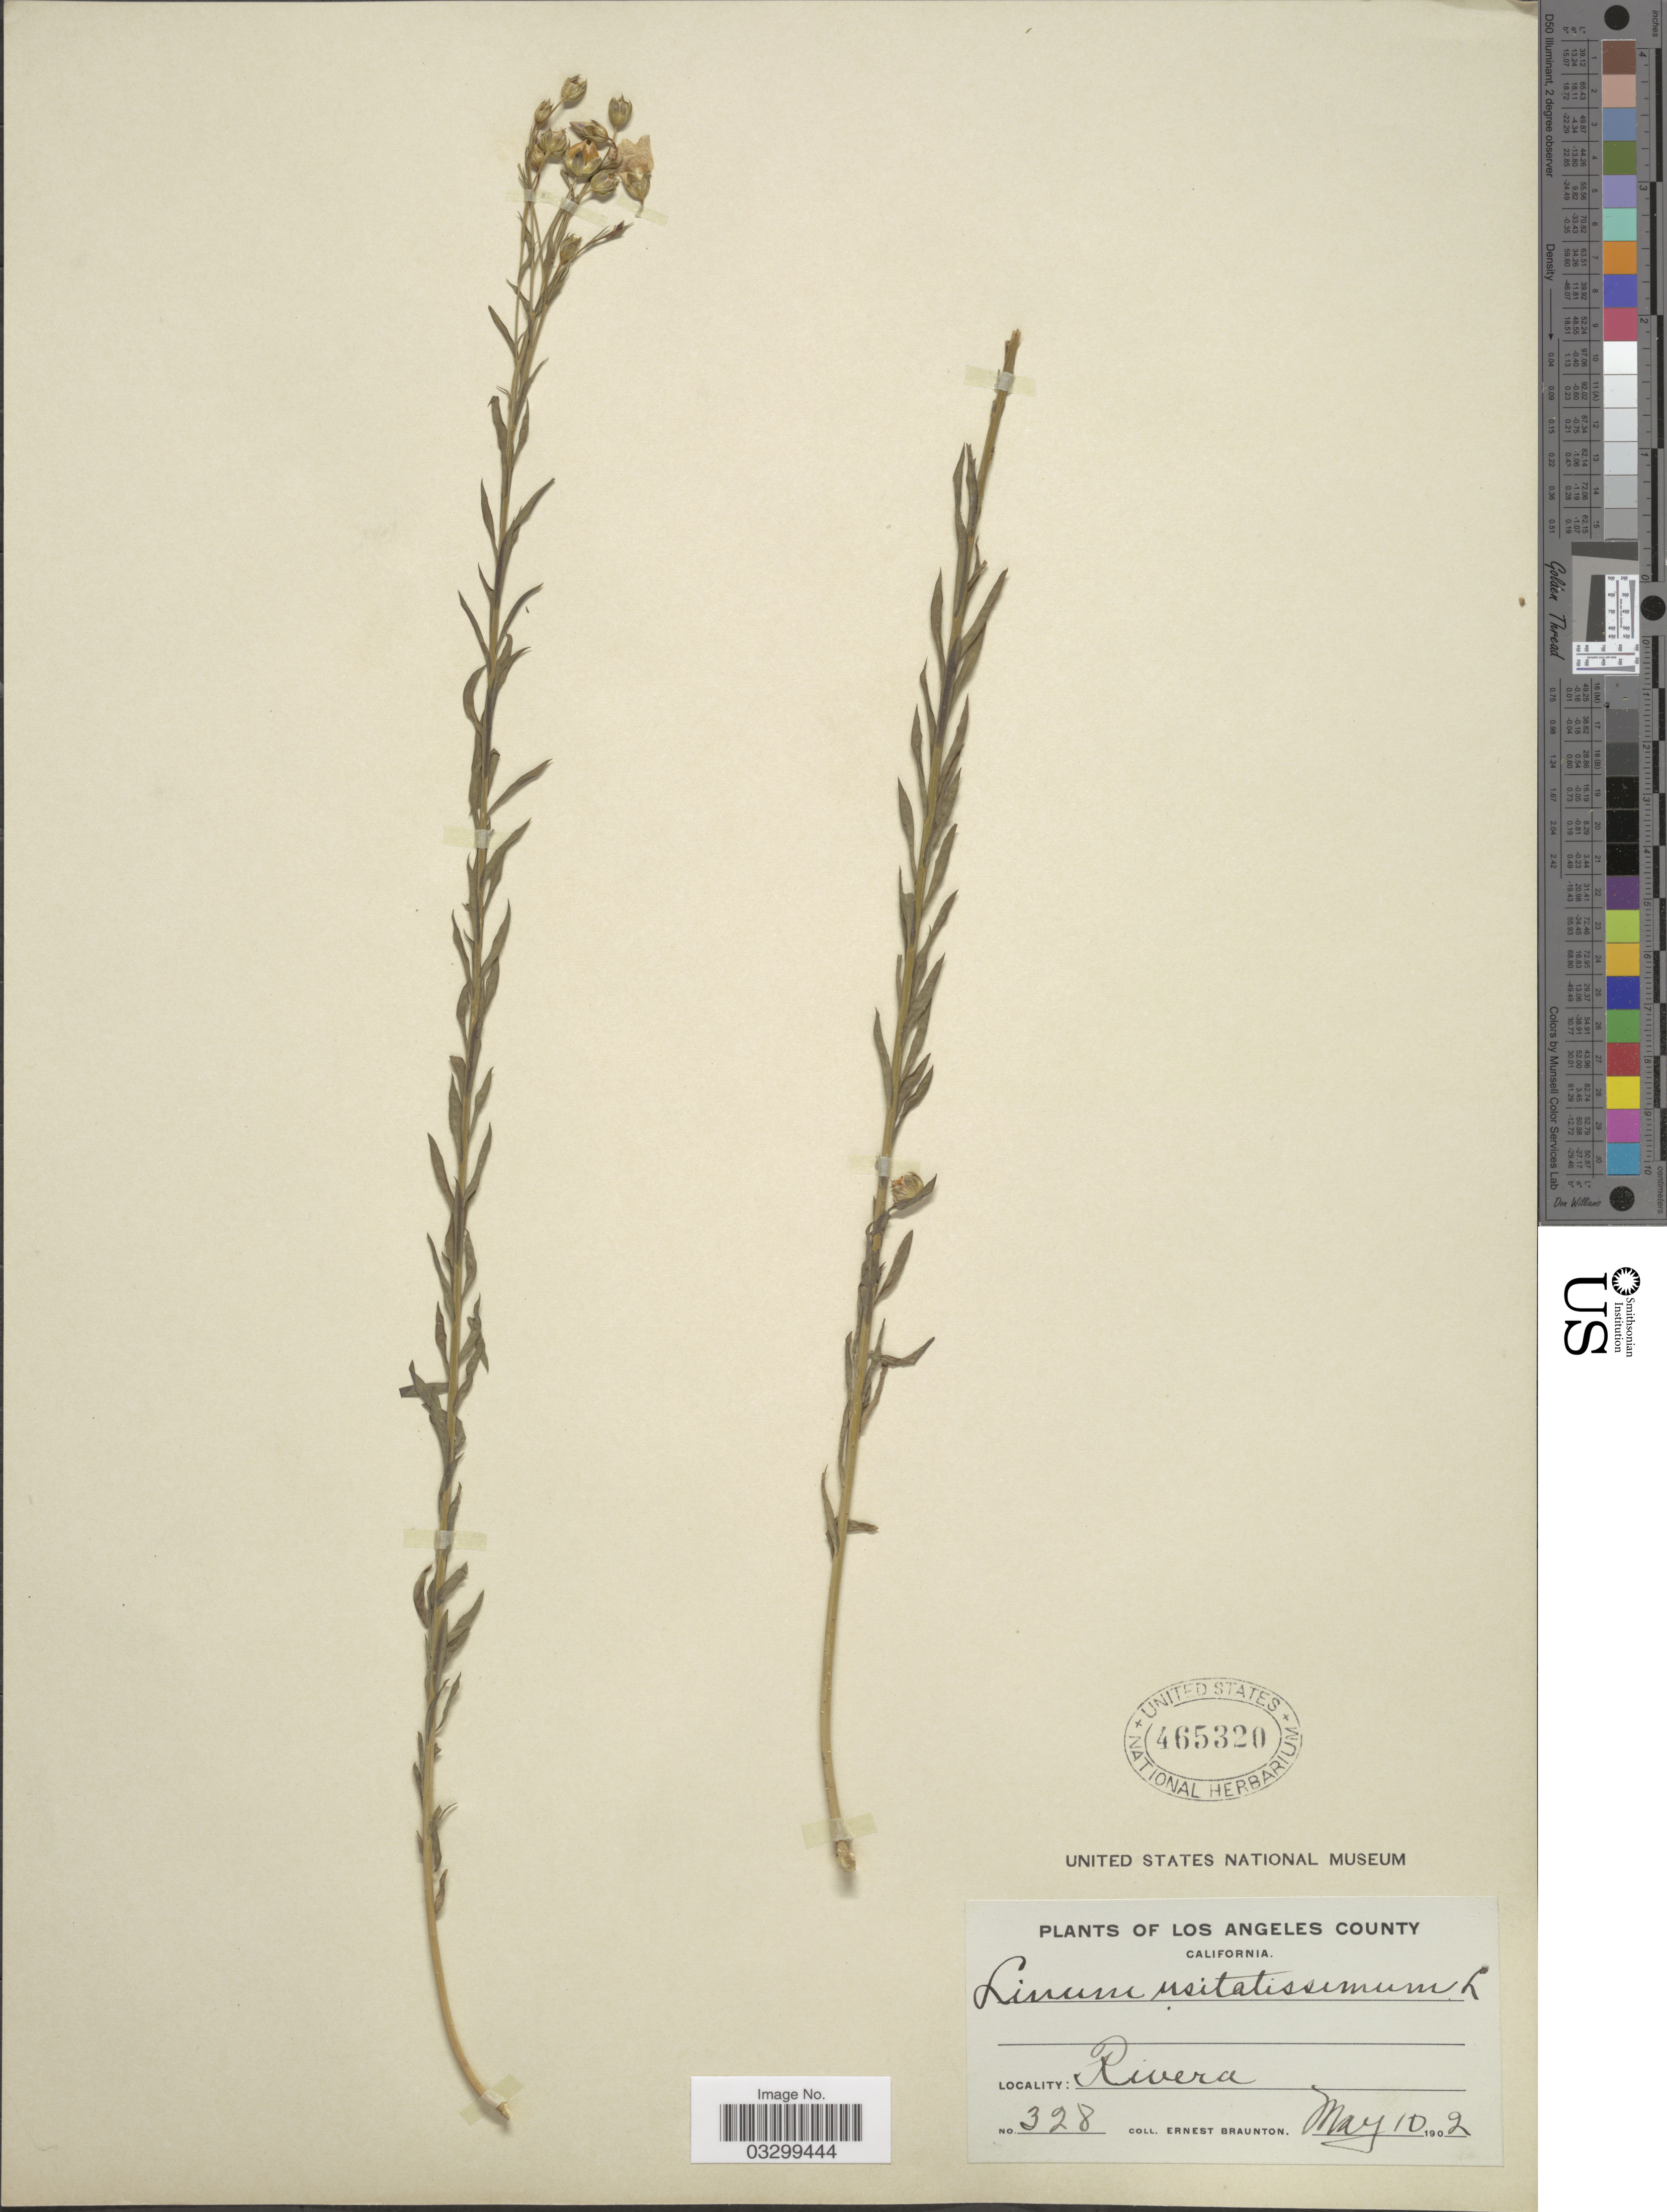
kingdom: Plantae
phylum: Tracheophyta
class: Magnoliopsida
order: Malpighiales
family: Linaceae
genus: Linum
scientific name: Linum usitatissimum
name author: L.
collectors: E. Braunton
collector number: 328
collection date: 1902-05-10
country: United States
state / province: California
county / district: Los Angeles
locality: Los Angeles County. Rivera.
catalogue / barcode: US 465320